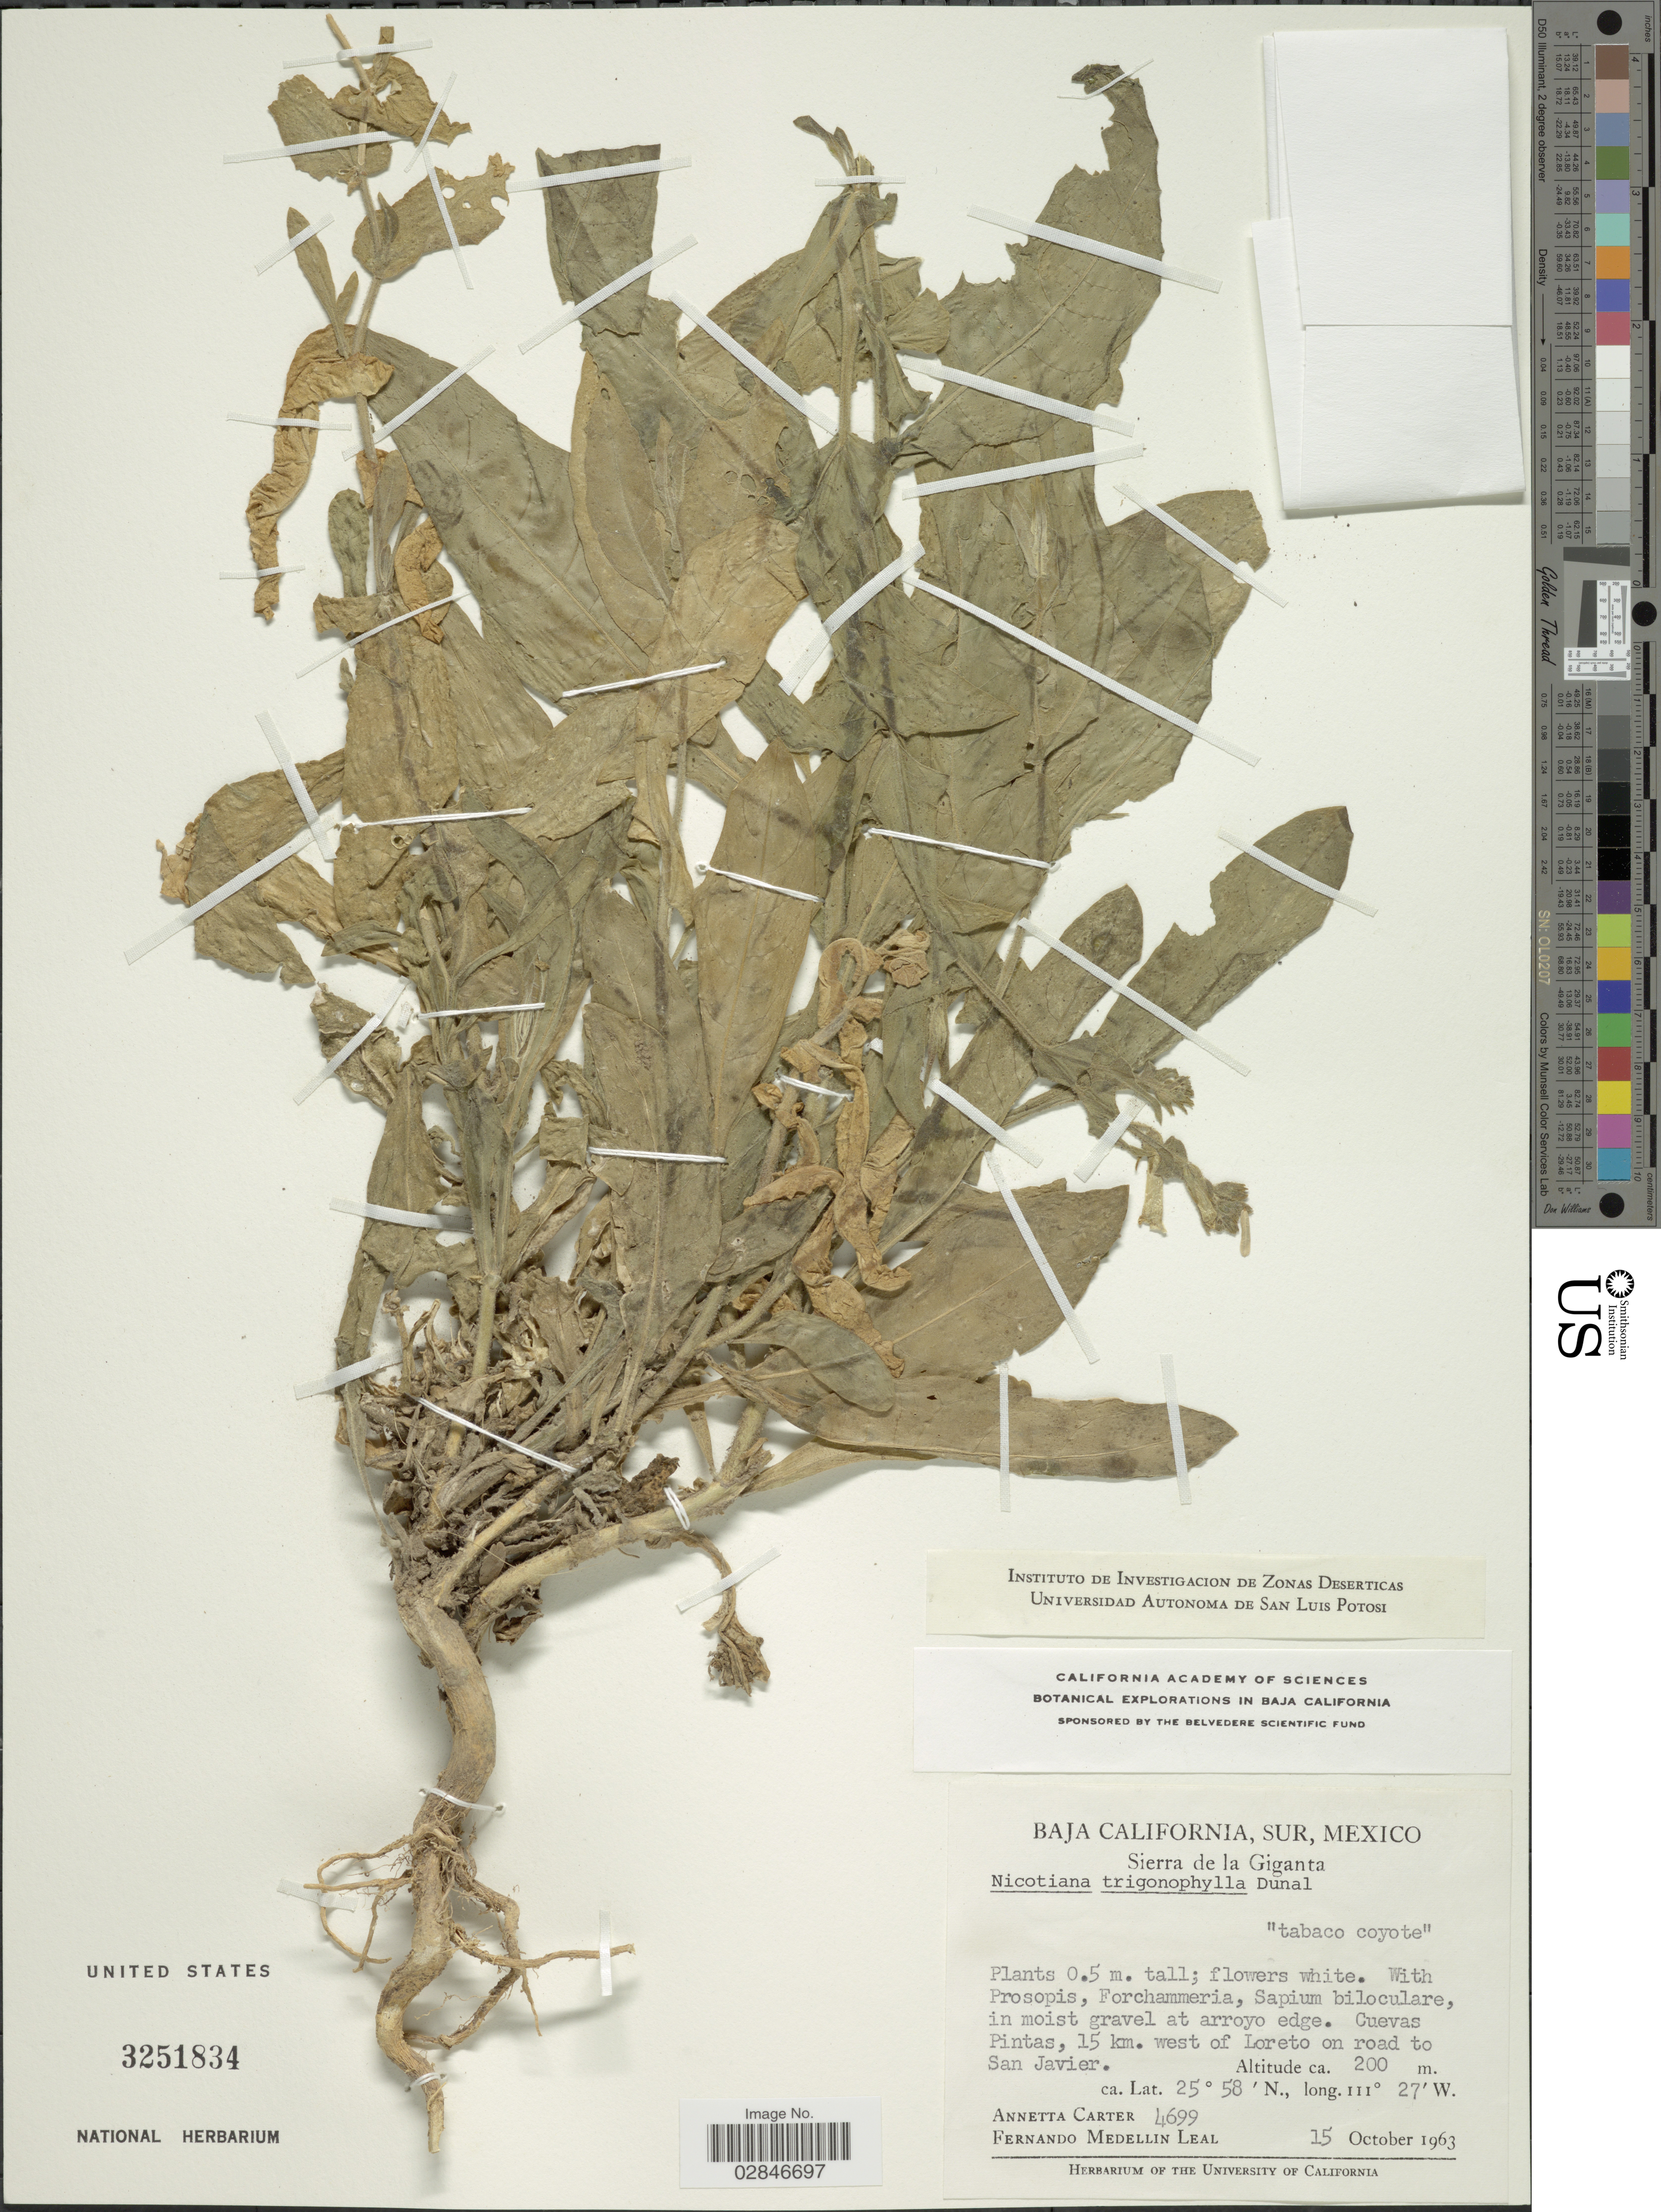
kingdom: Plantae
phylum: Tracheophyta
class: Magnoliopsida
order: Solanales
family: Solanaceae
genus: Nicotiana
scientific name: Nicotiana trigonophylla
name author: Dunal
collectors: A. Carter & F. M. Leal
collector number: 4699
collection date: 1963-10-15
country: Mexico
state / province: Baja California Sur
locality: Sierra de la Giganta, Cuevas Pintas, 15 km. west of Loreto on road to San Javier.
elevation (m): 200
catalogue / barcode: US 3251834